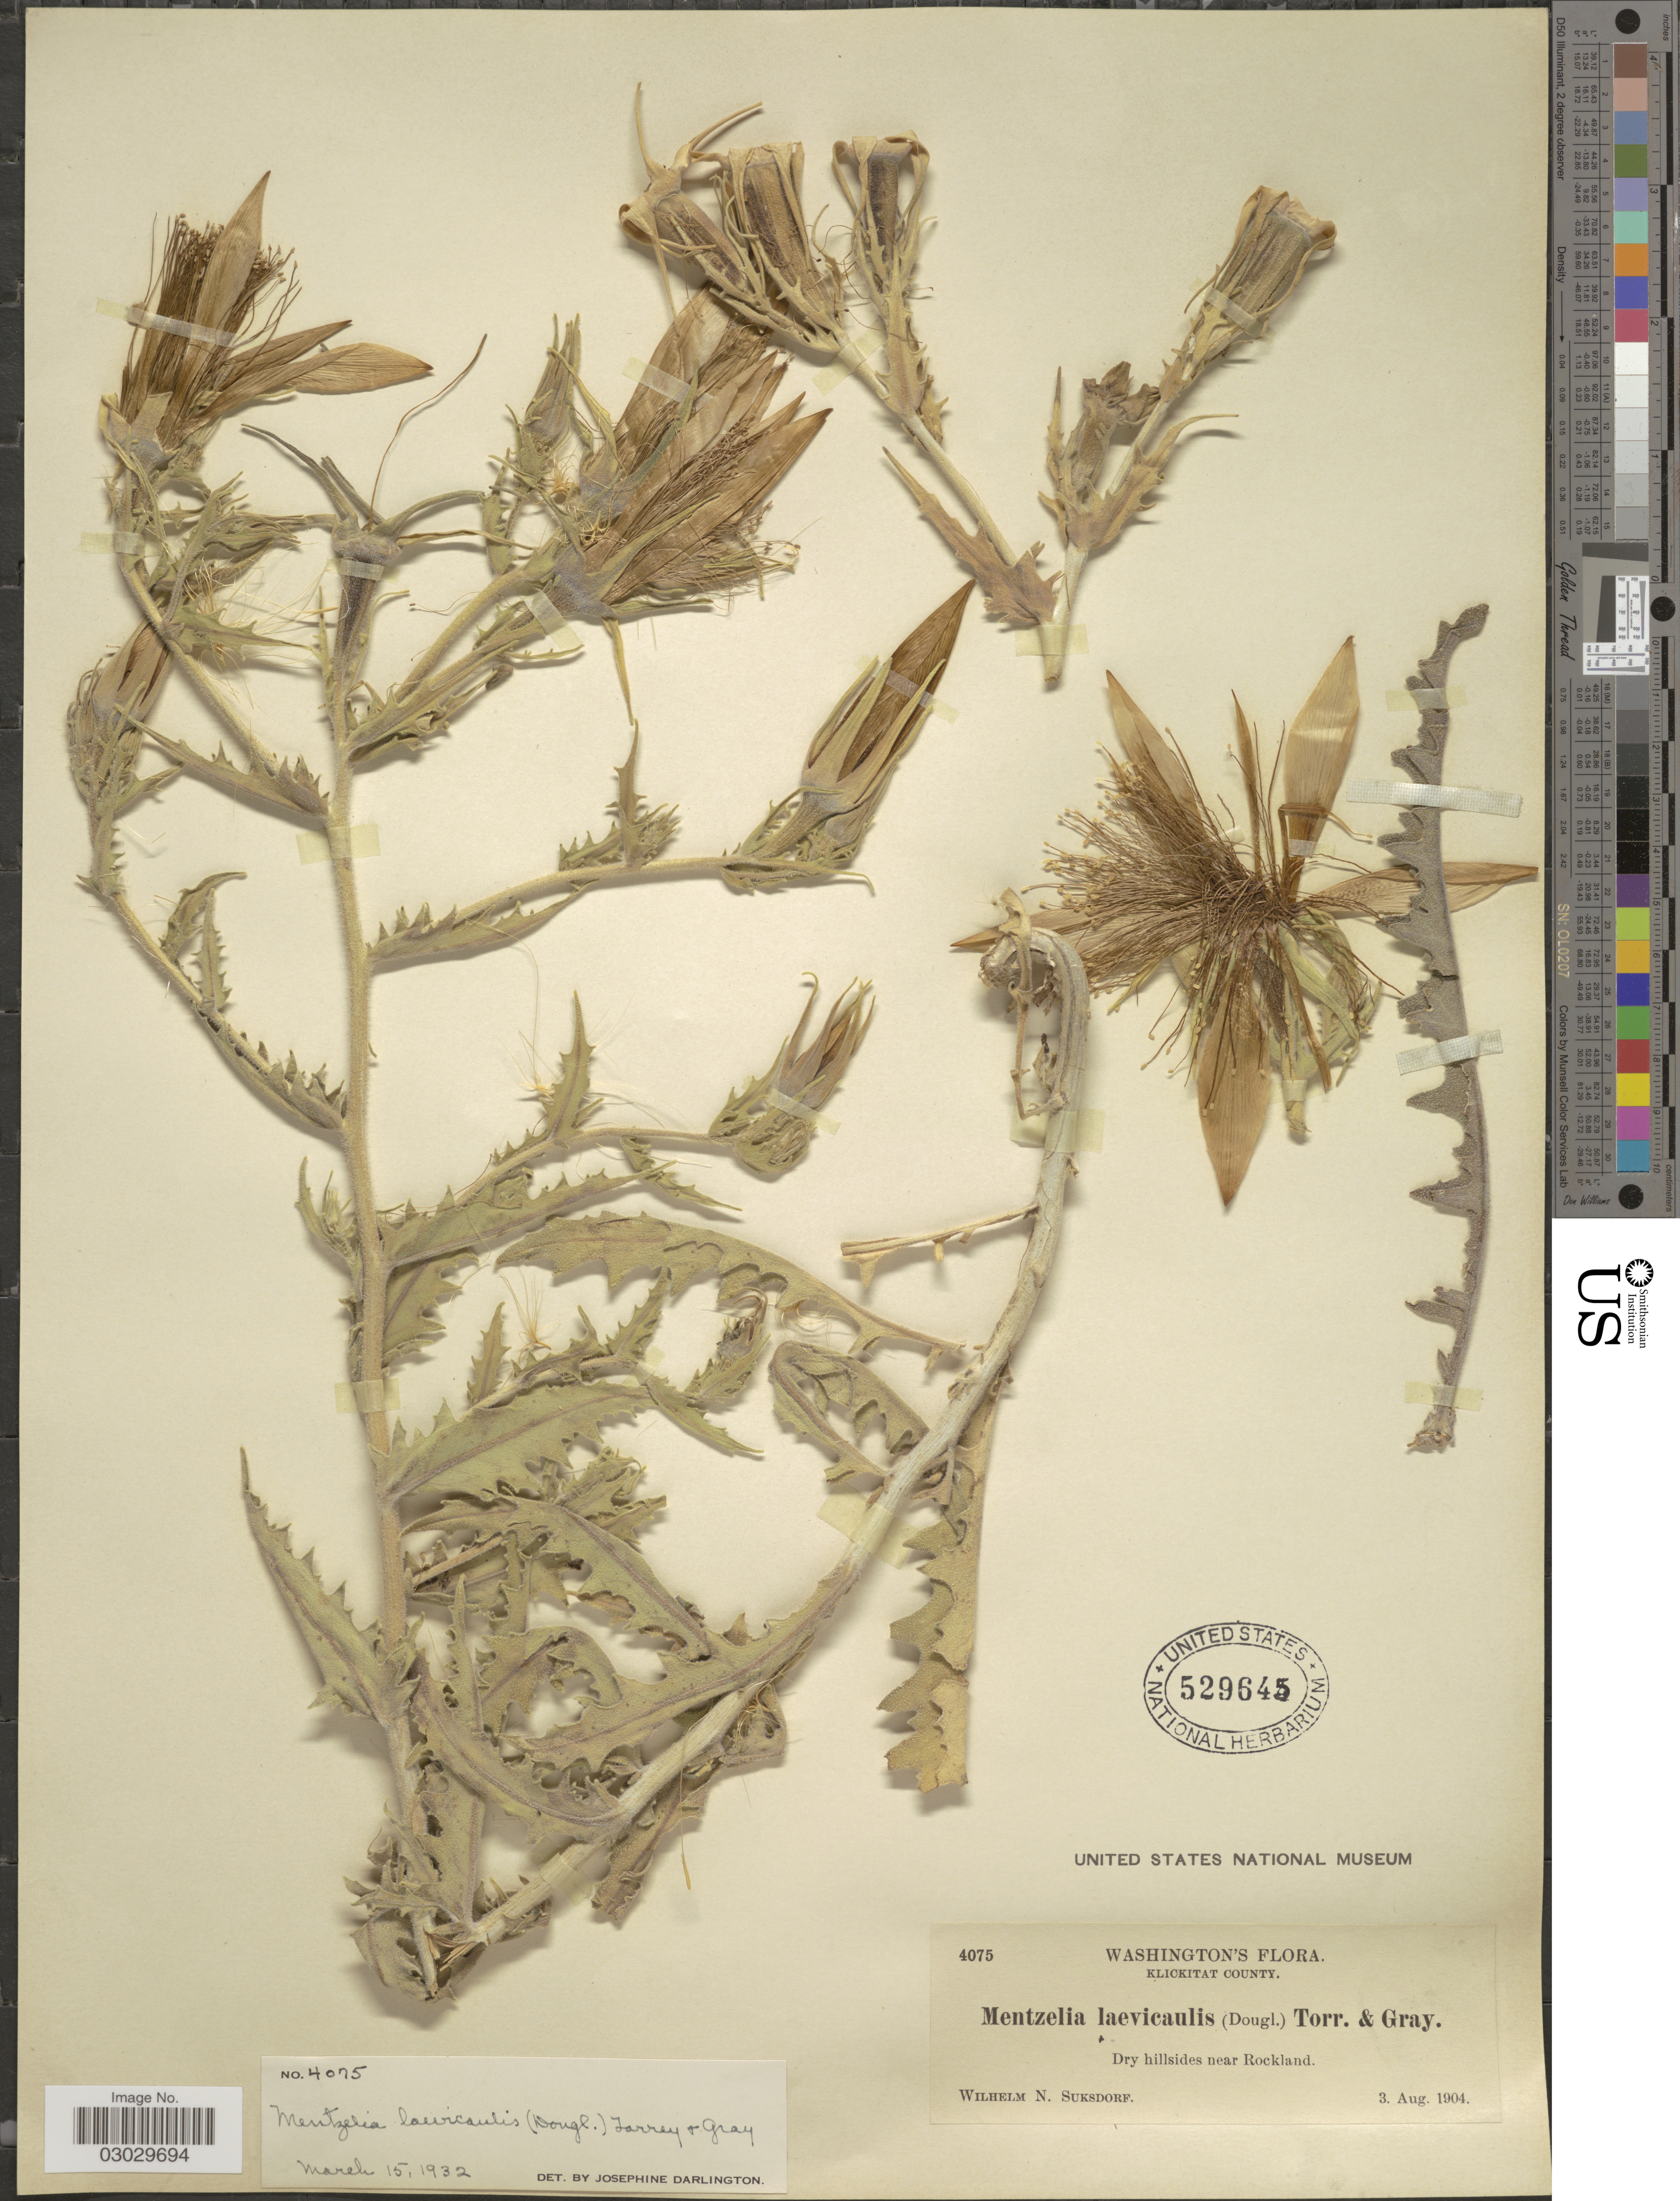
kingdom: Plantae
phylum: Tracheophyta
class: Magnoliopsida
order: Cornales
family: Loasaceae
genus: Mentzelia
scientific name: Mentzelia laevicaulis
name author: (Douglas ex Hook.) Torr. & A. Gray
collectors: W. N. Suksdorf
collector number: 4075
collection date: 1904-08-03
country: United States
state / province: Washington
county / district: Klickitat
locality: Klickitat County. Dry hillsides near Rockland.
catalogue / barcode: US 529645